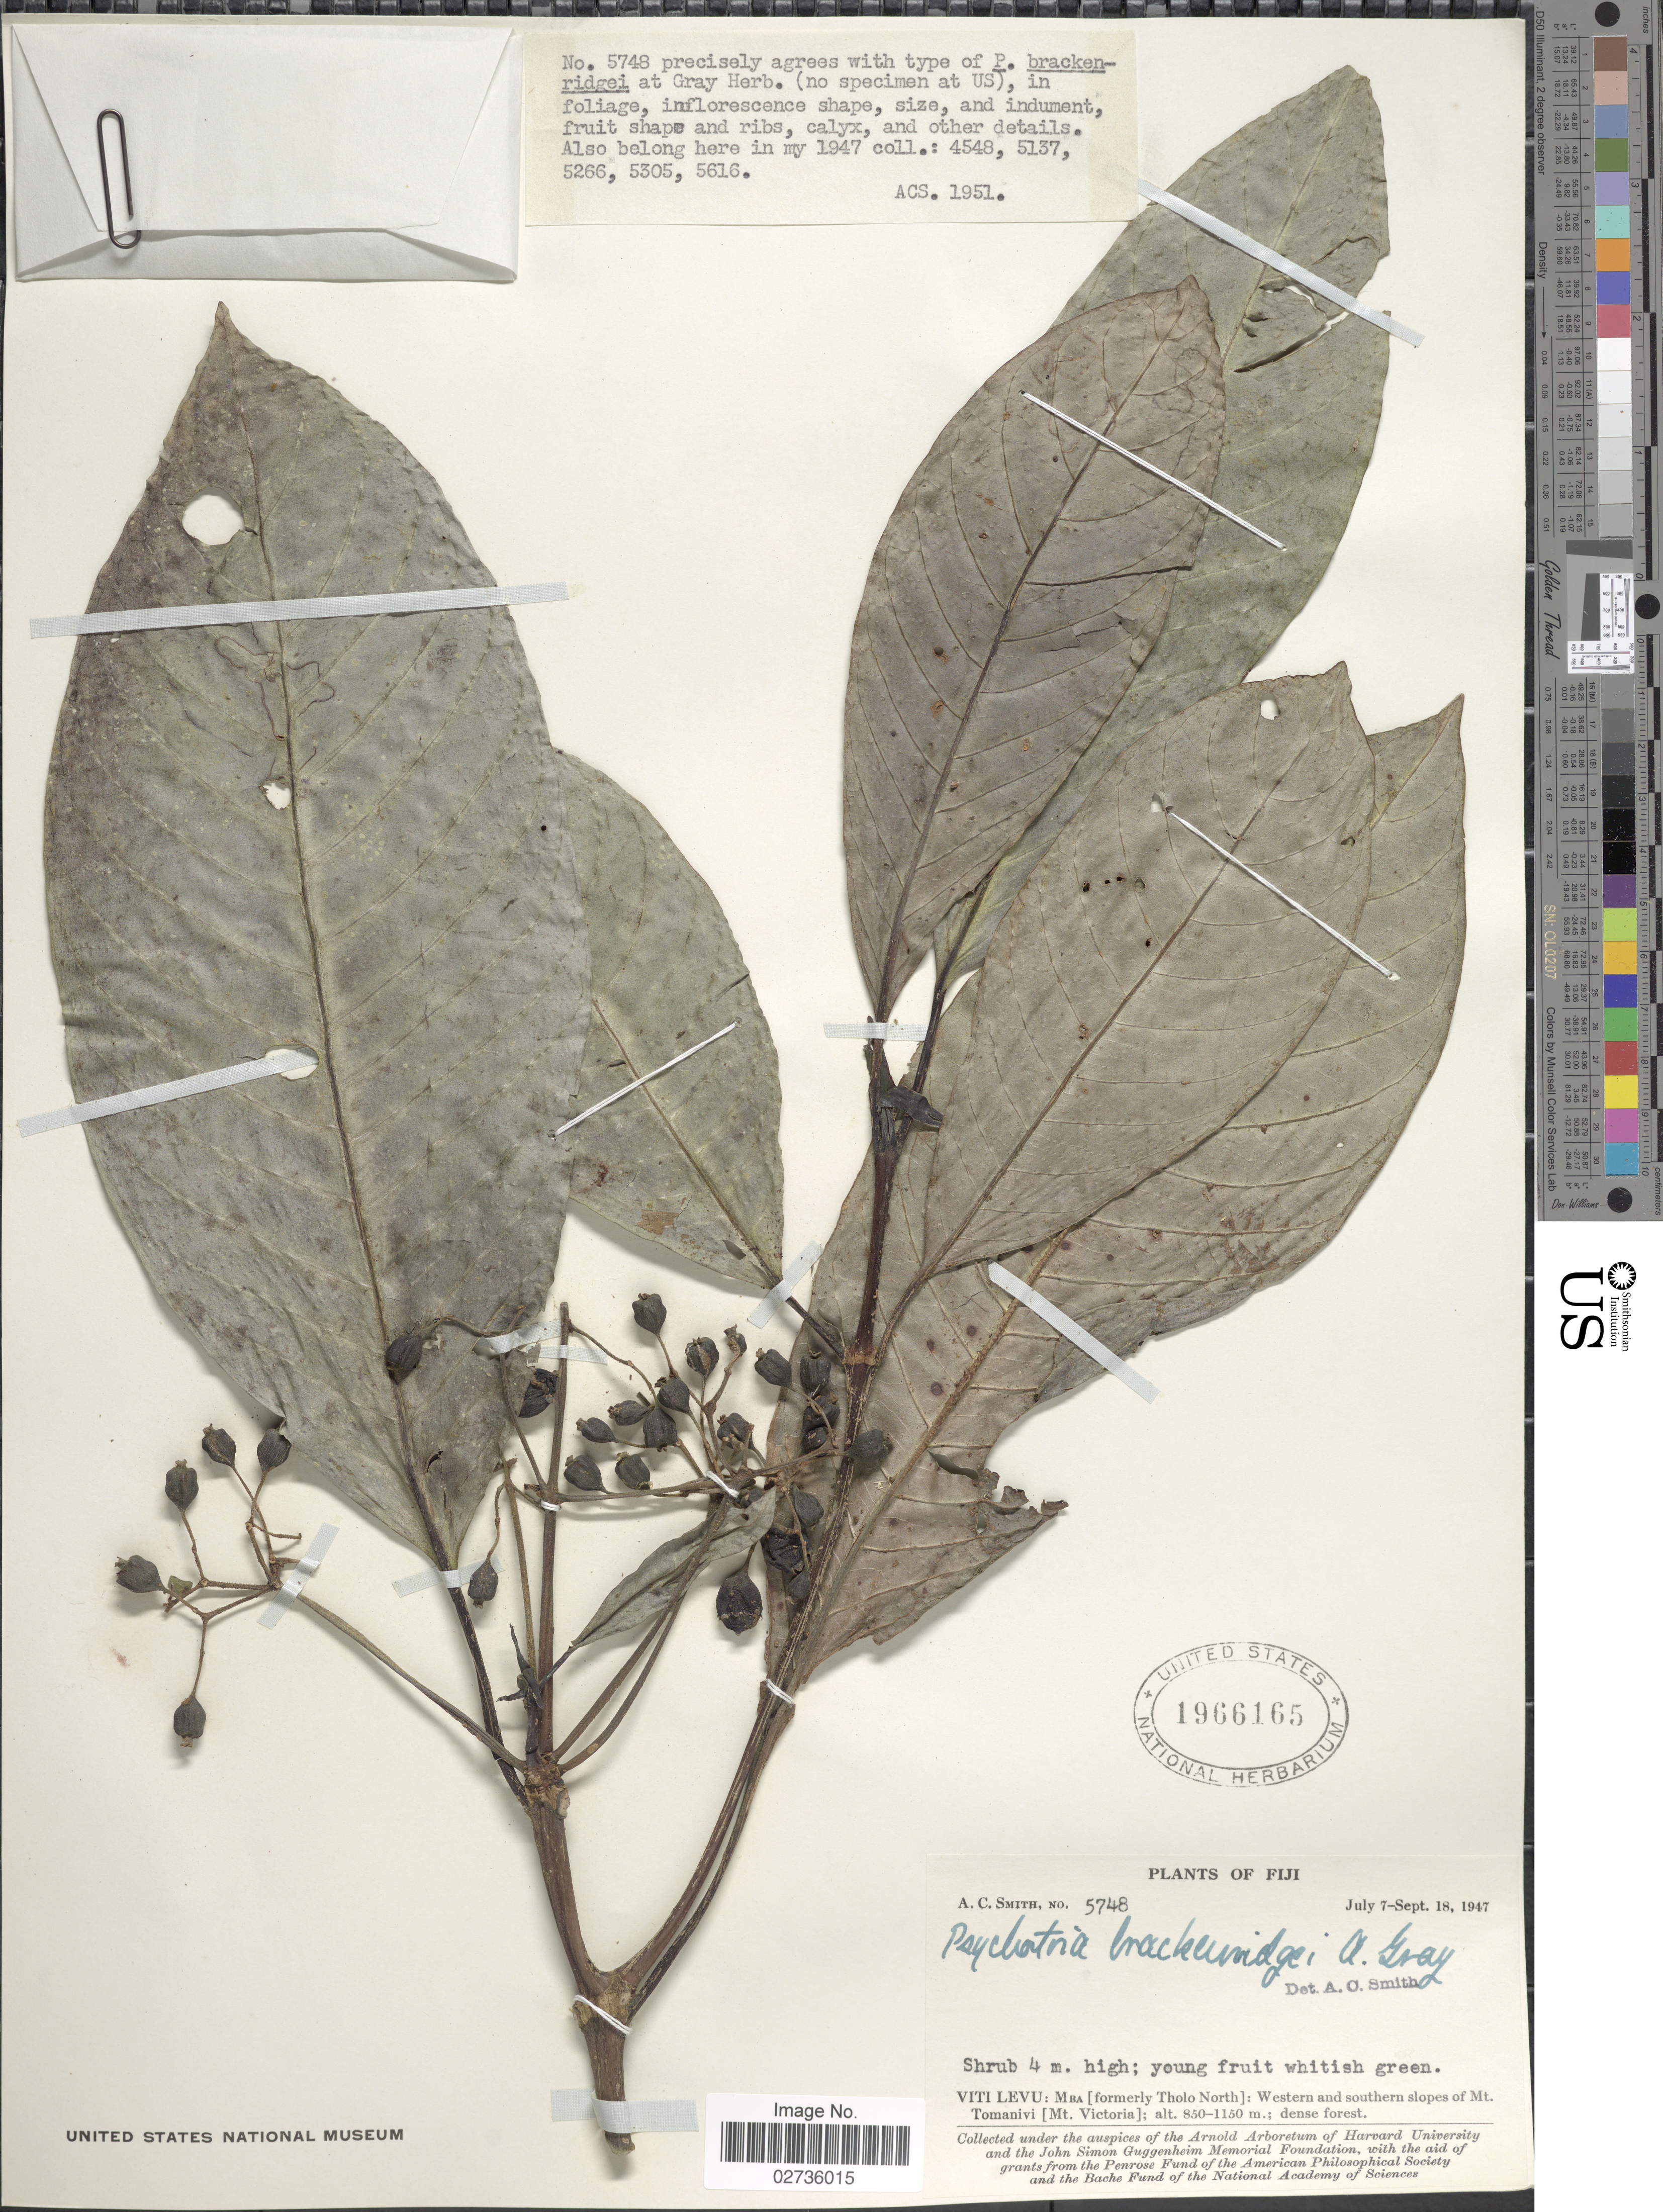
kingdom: Plantae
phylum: Tracheophyta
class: Magnoliopsida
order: Gentianales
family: Rubiaceae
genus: Psychotria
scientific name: Psychotria brackenridgei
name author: A. Gray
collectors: A. C. Smith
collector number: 5748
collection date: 1947-07-07/1947-09-18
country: Fiji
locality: Viti Levu: MBA [formerly Tholo North]: Western and southern slopes of Mt. Tomanivi [Mt. Victoria].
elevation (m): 850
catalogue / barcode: US 1966165